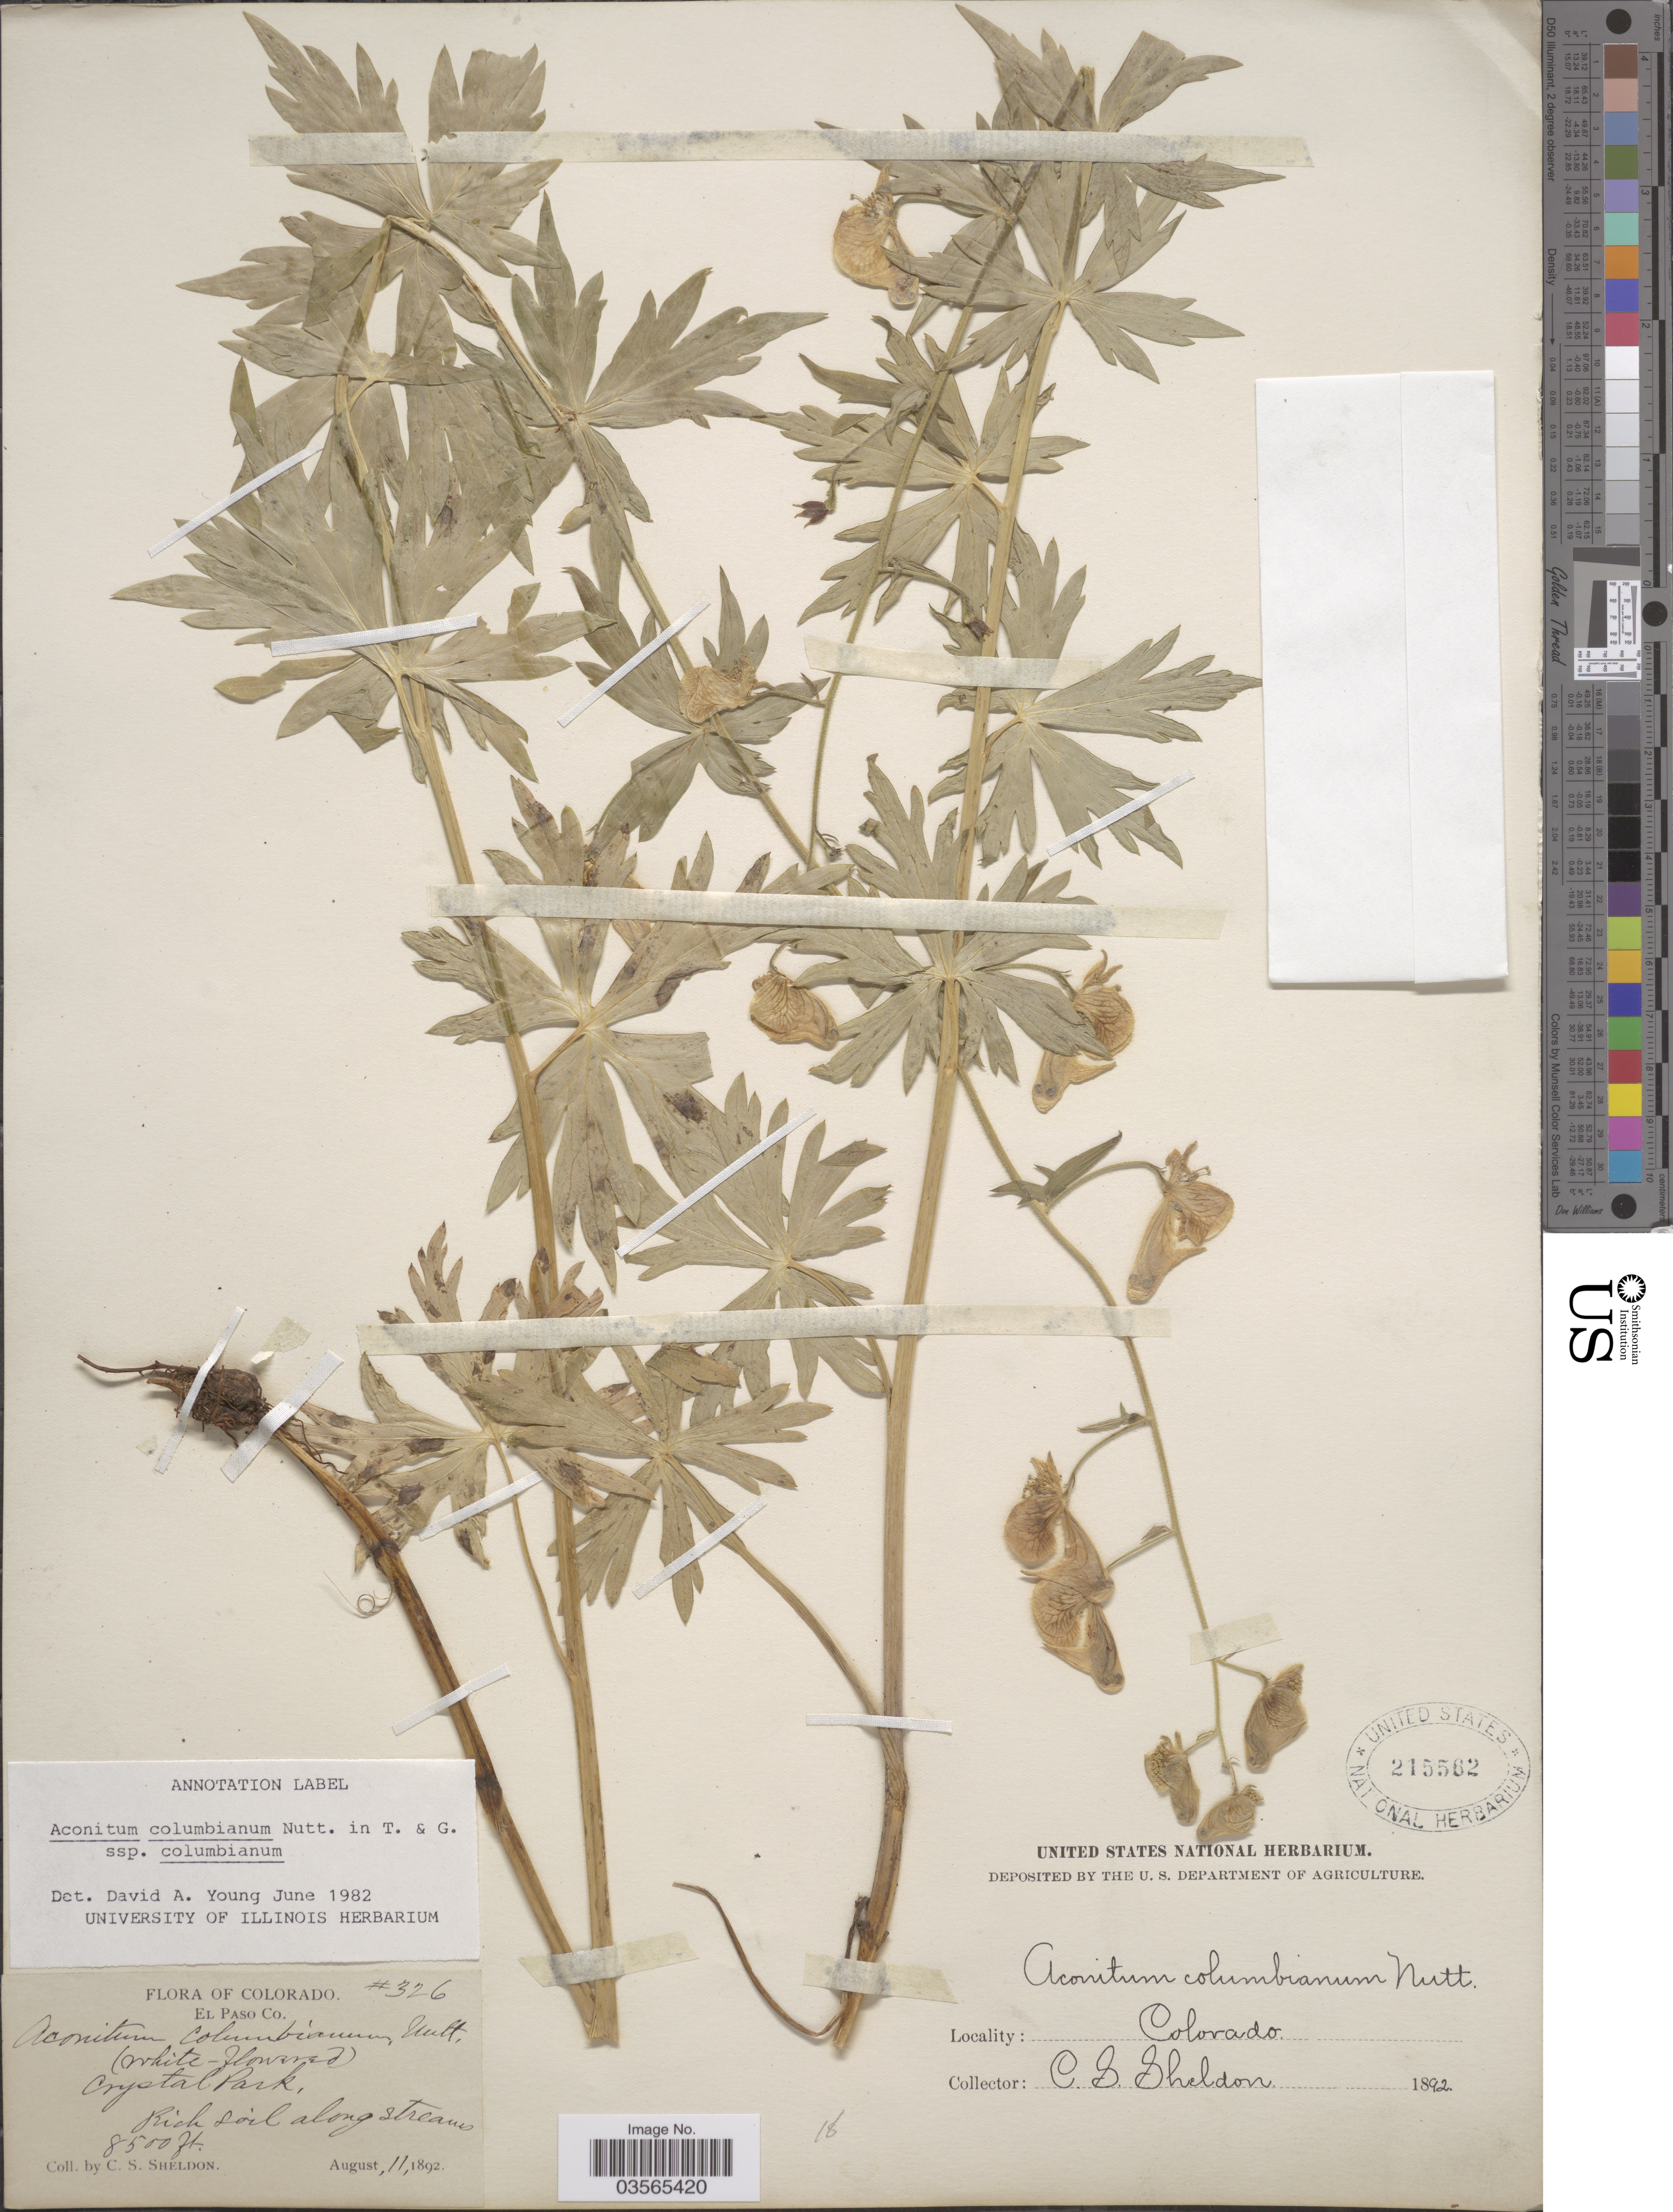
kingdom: Plantae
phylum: Tracheophyta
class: Magnoliopsida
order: Ranunculales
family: Ranunculaceae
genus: Aconitum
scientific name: Aconitum columbianum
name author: Nutt.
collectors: C. S. Sheldon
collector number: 326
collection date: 1892-08-11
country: United States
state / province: Colorado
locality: El Paso Co. Crystal Park.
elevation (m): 2591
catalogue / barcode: US 215562